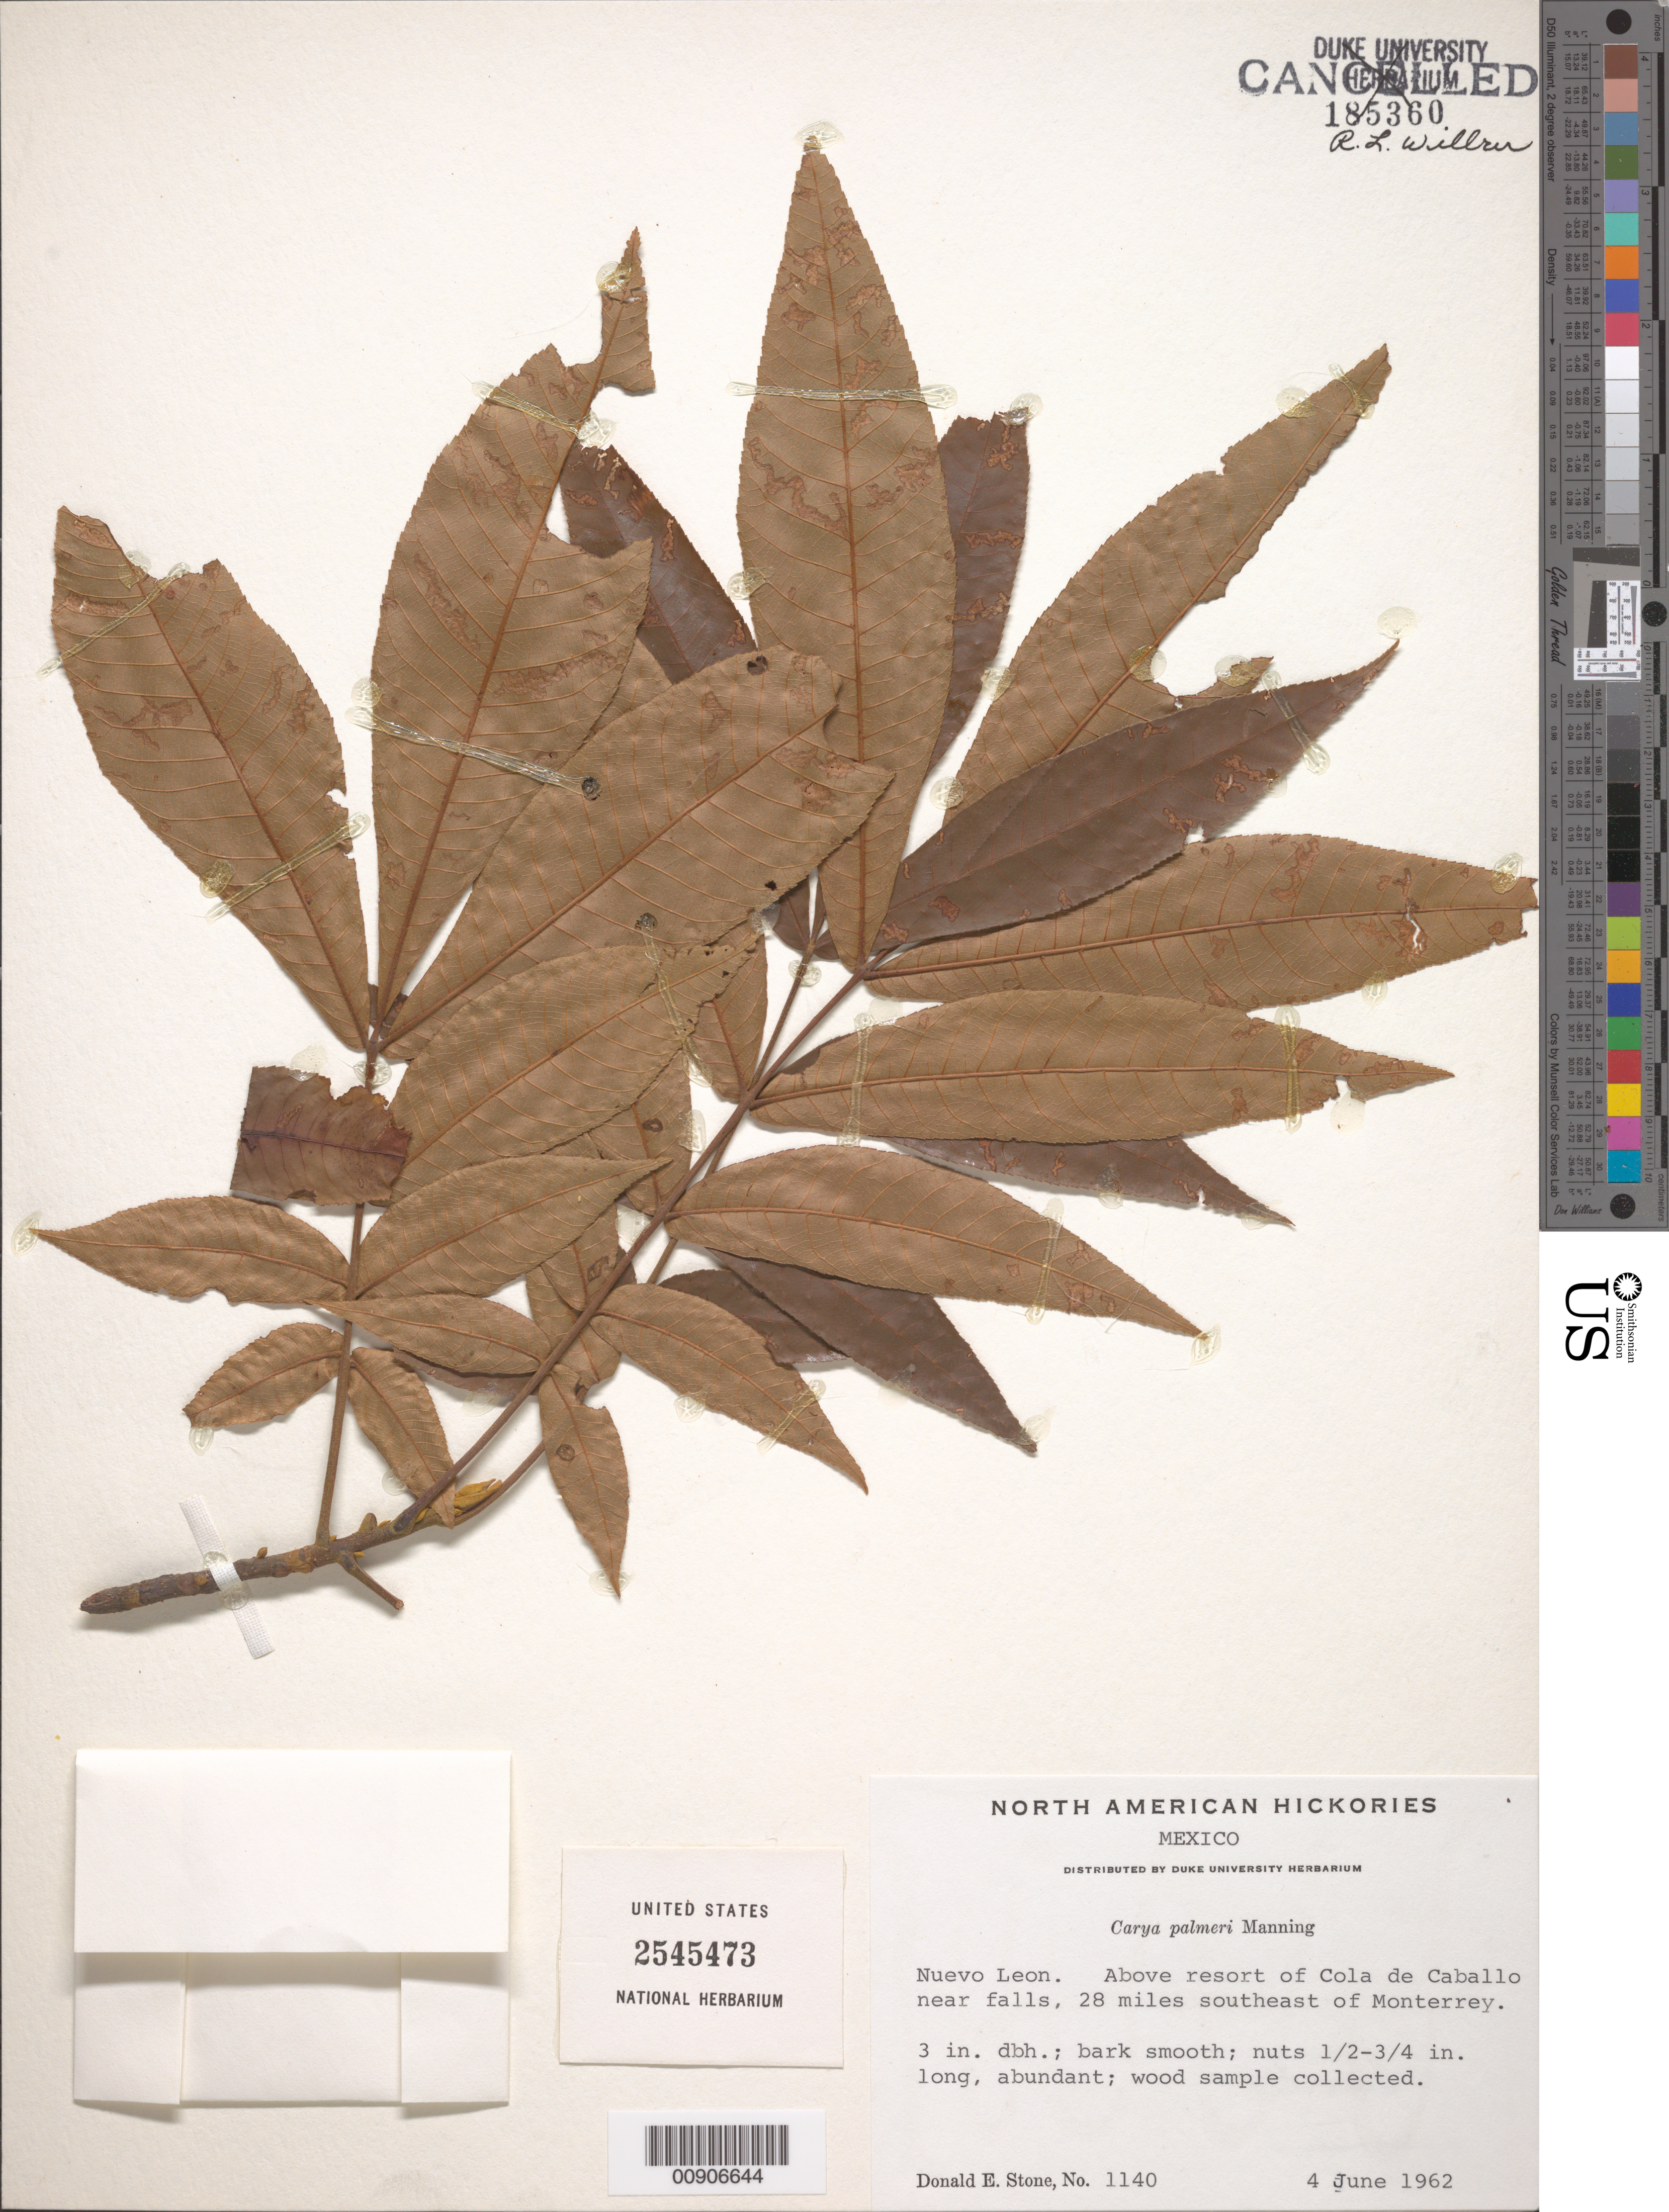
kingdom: Plantae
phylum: Tracheophyta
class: Magnoliopsida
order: Fagales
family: Juglandaceae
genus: Carya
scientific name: Carya palmeri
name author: Manning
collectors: D. E. Stone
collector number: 1140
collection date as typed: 04 Jun 1962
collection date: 1962-06-04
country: Mexico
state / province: Nuevo León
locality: Nuevo León. Above resort of Cola de Caballo near falls, 28 miles southeast of Monterrey.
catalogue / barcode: US 2545473